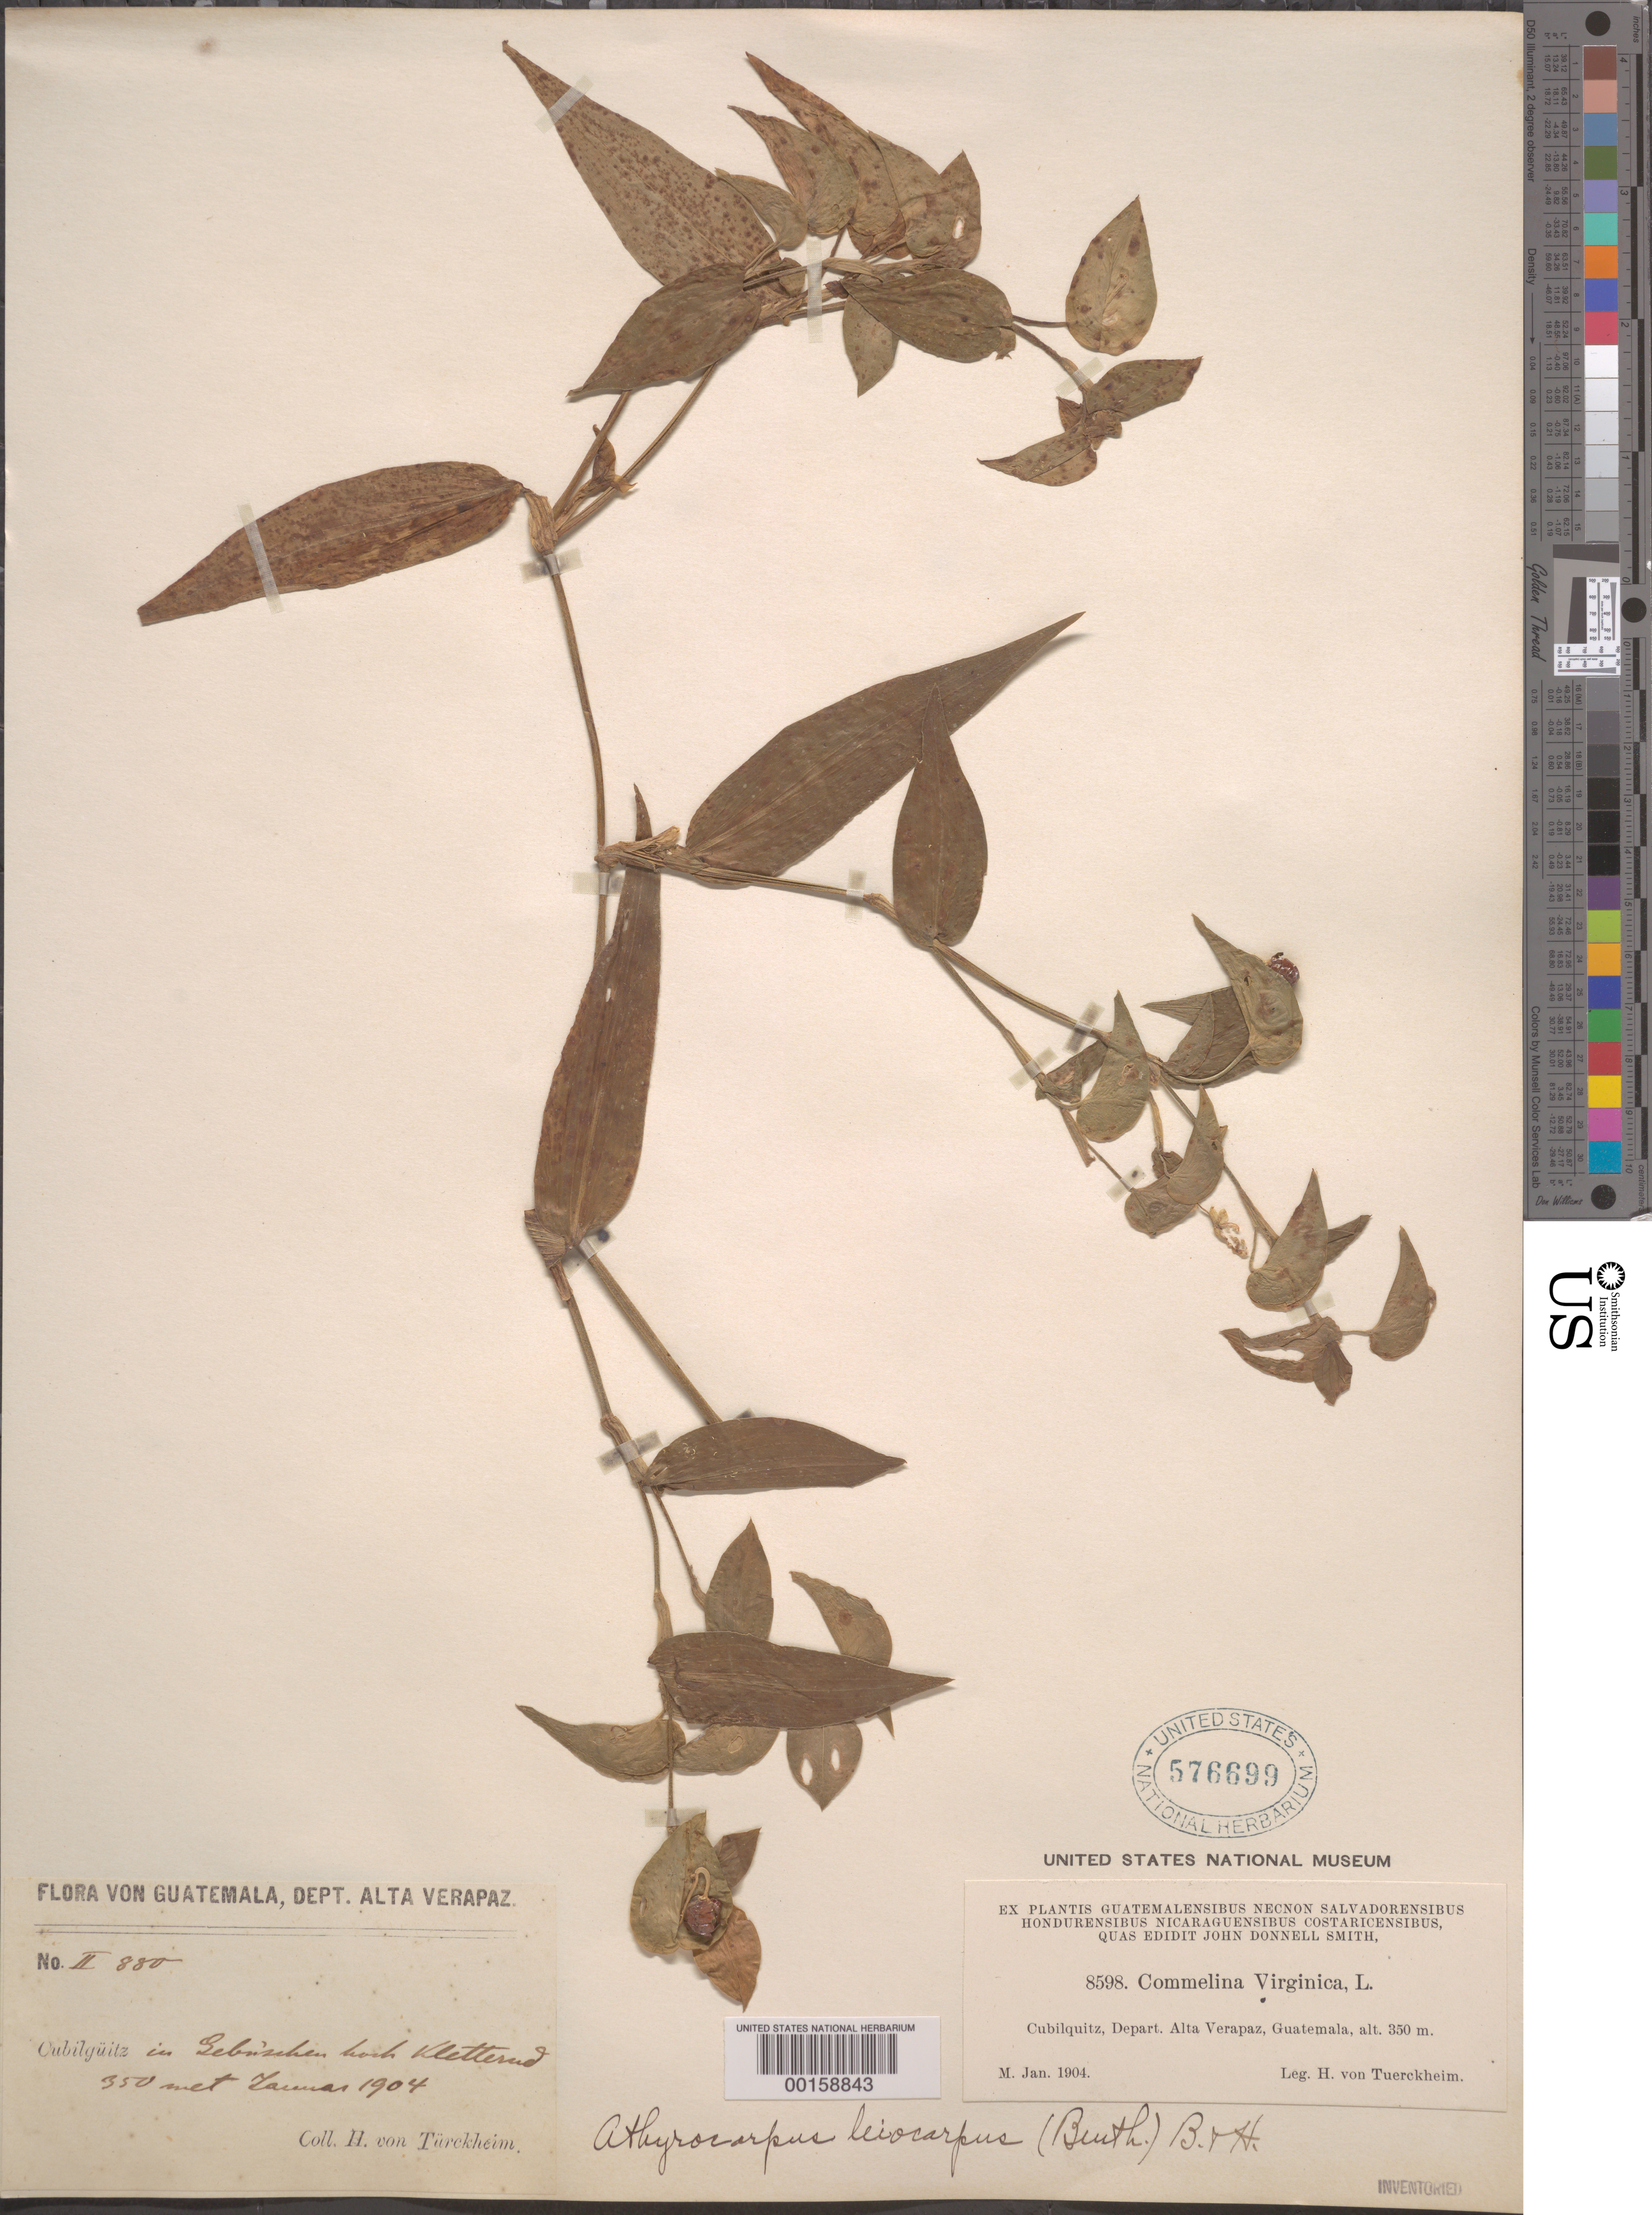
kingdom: Plantae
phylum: Tracheophyta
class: Liliopsida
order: Commelinales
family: Commelinaceae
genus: Commelina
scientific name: Commelina leiocarpa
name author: Benth.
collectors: H. von Türckheim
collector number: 8598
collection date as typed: Jan 1904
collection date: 1904-01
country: Guatemala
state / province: Alta Verapaz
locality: Cubilquitz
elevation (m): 350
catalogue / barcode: US 576699